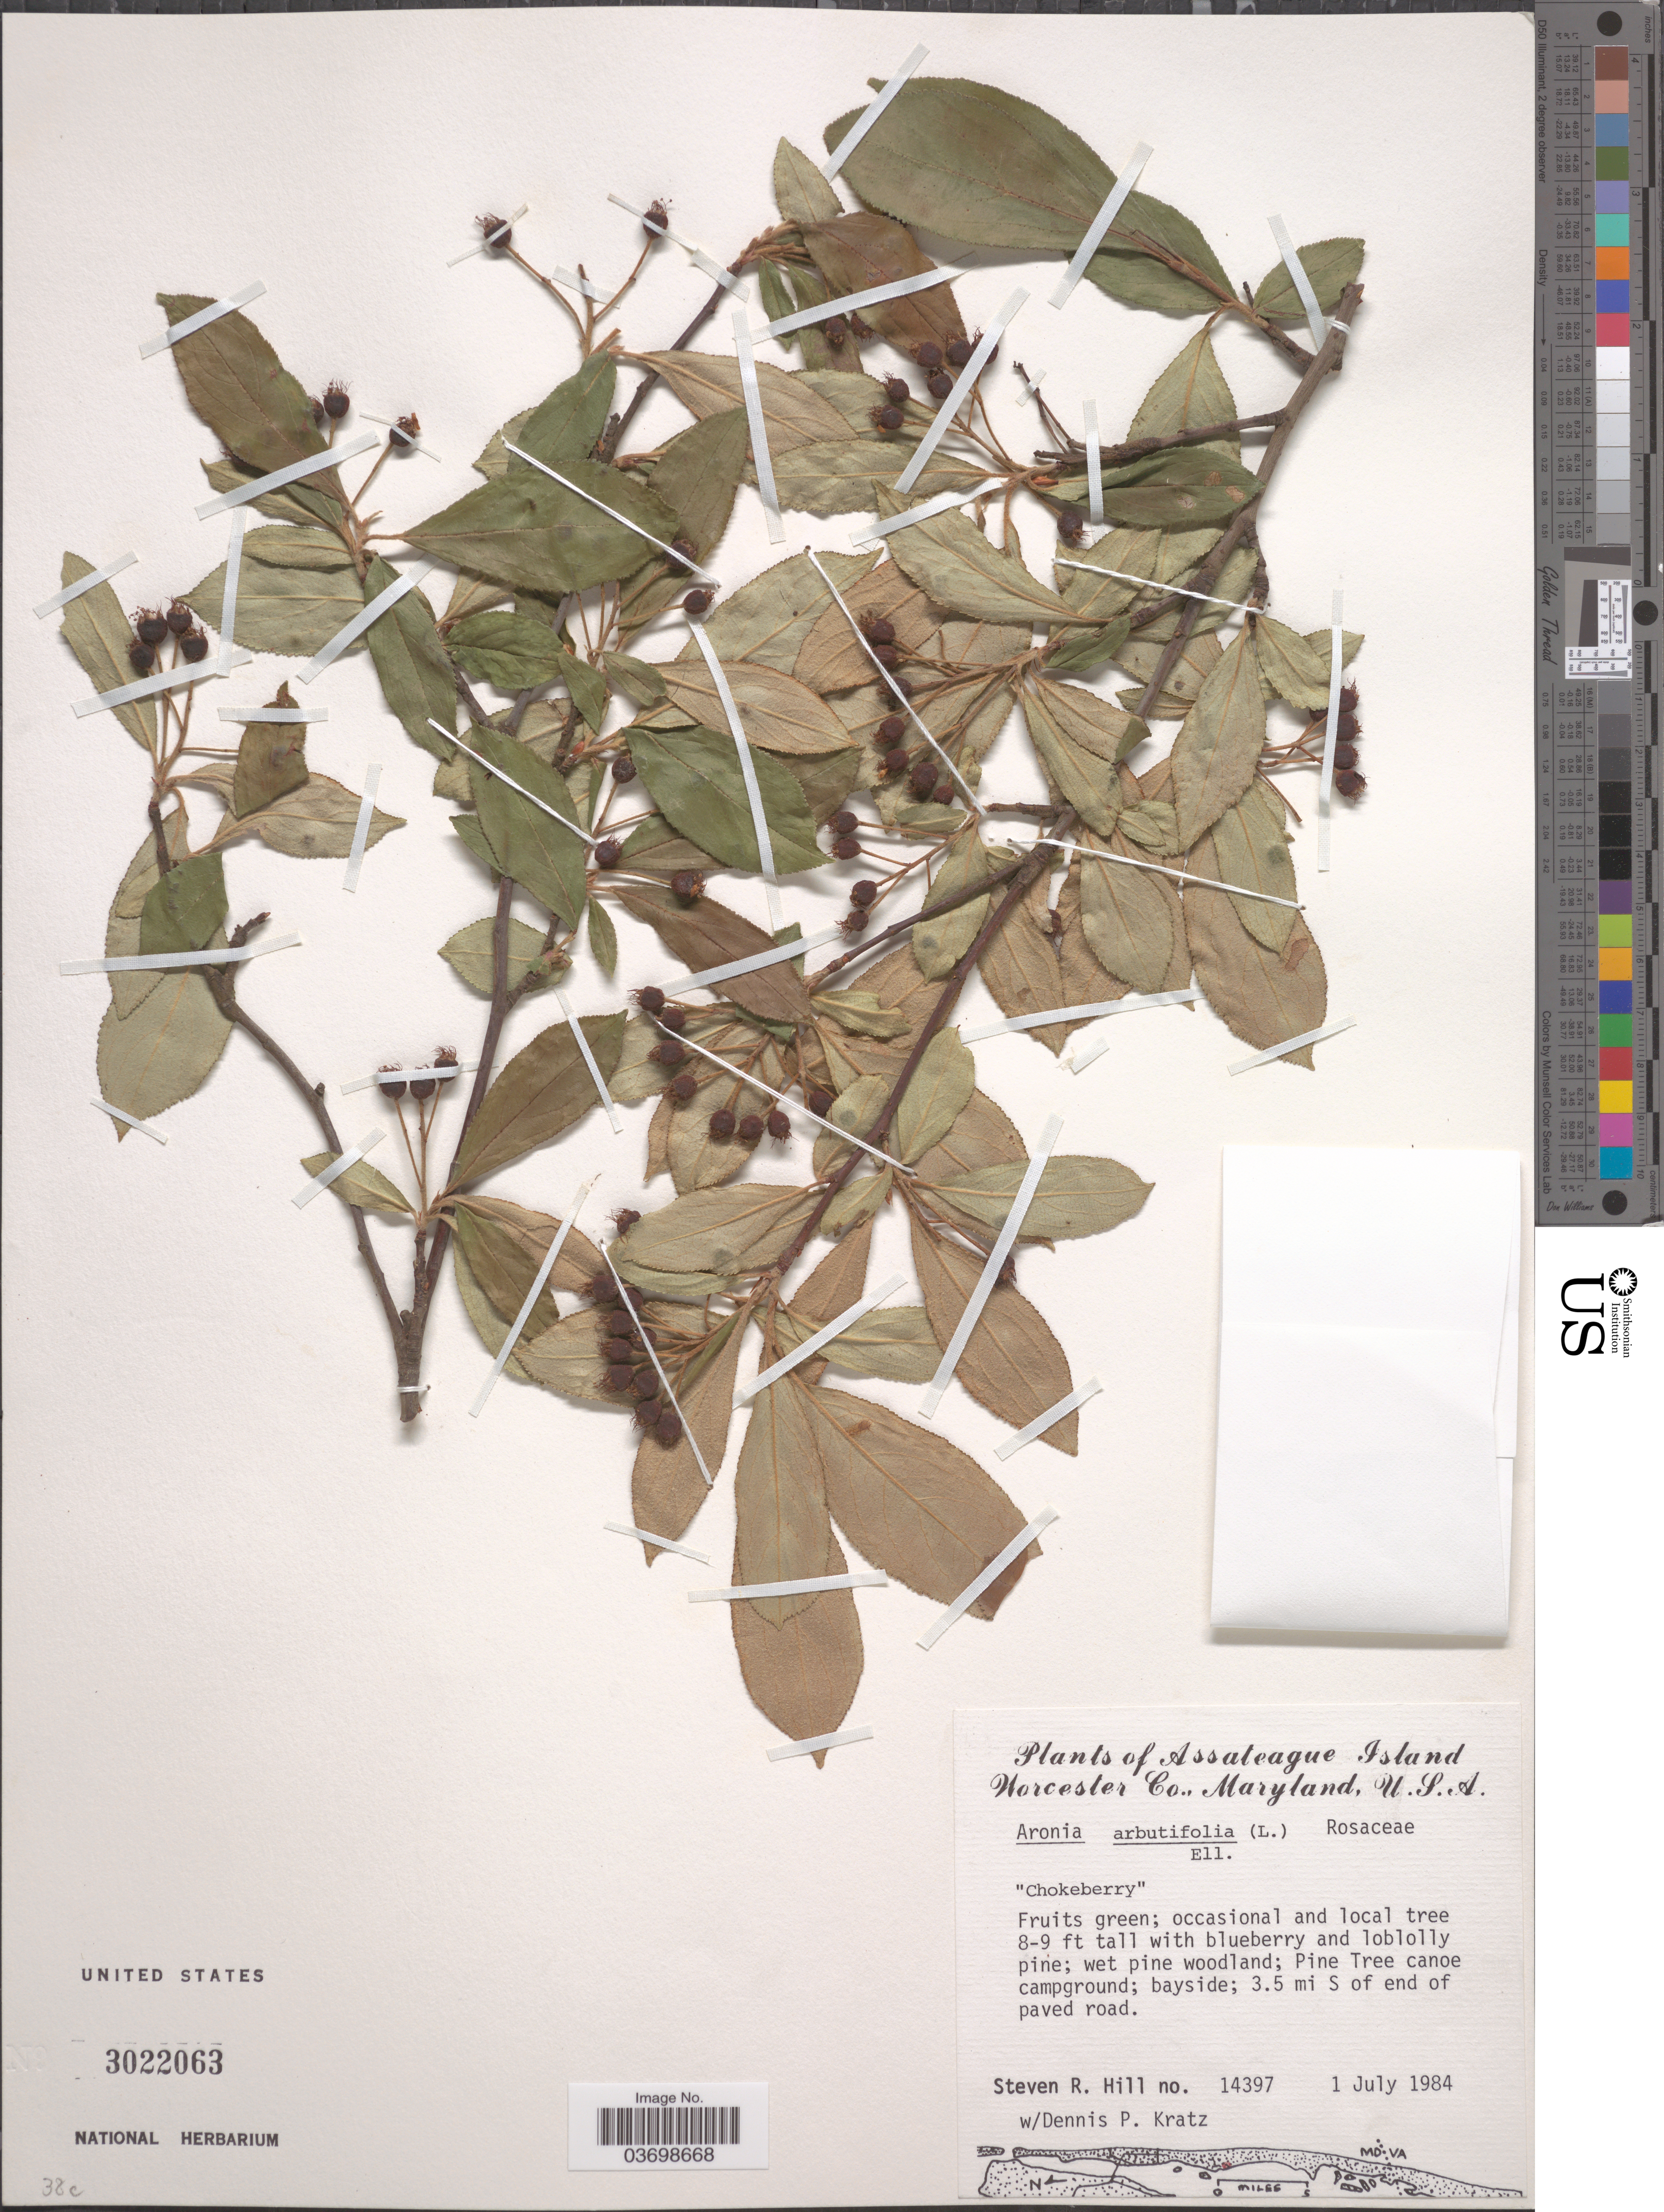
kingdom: Plantae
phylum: Tracheophyta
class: Magnoliopsida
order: Rosales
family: Rosaceae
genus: Aronia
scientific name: Aronia arbutifolia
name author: (L.) Pers.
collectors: S. Hill & D. Kratz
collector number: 14397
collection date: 1984-07-01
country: United States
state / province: Maryland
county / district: Worcester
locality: Assateague Island. Worcester Co. Bayside; 3.5 mi S of end of paved road.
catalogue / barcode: US 3022063